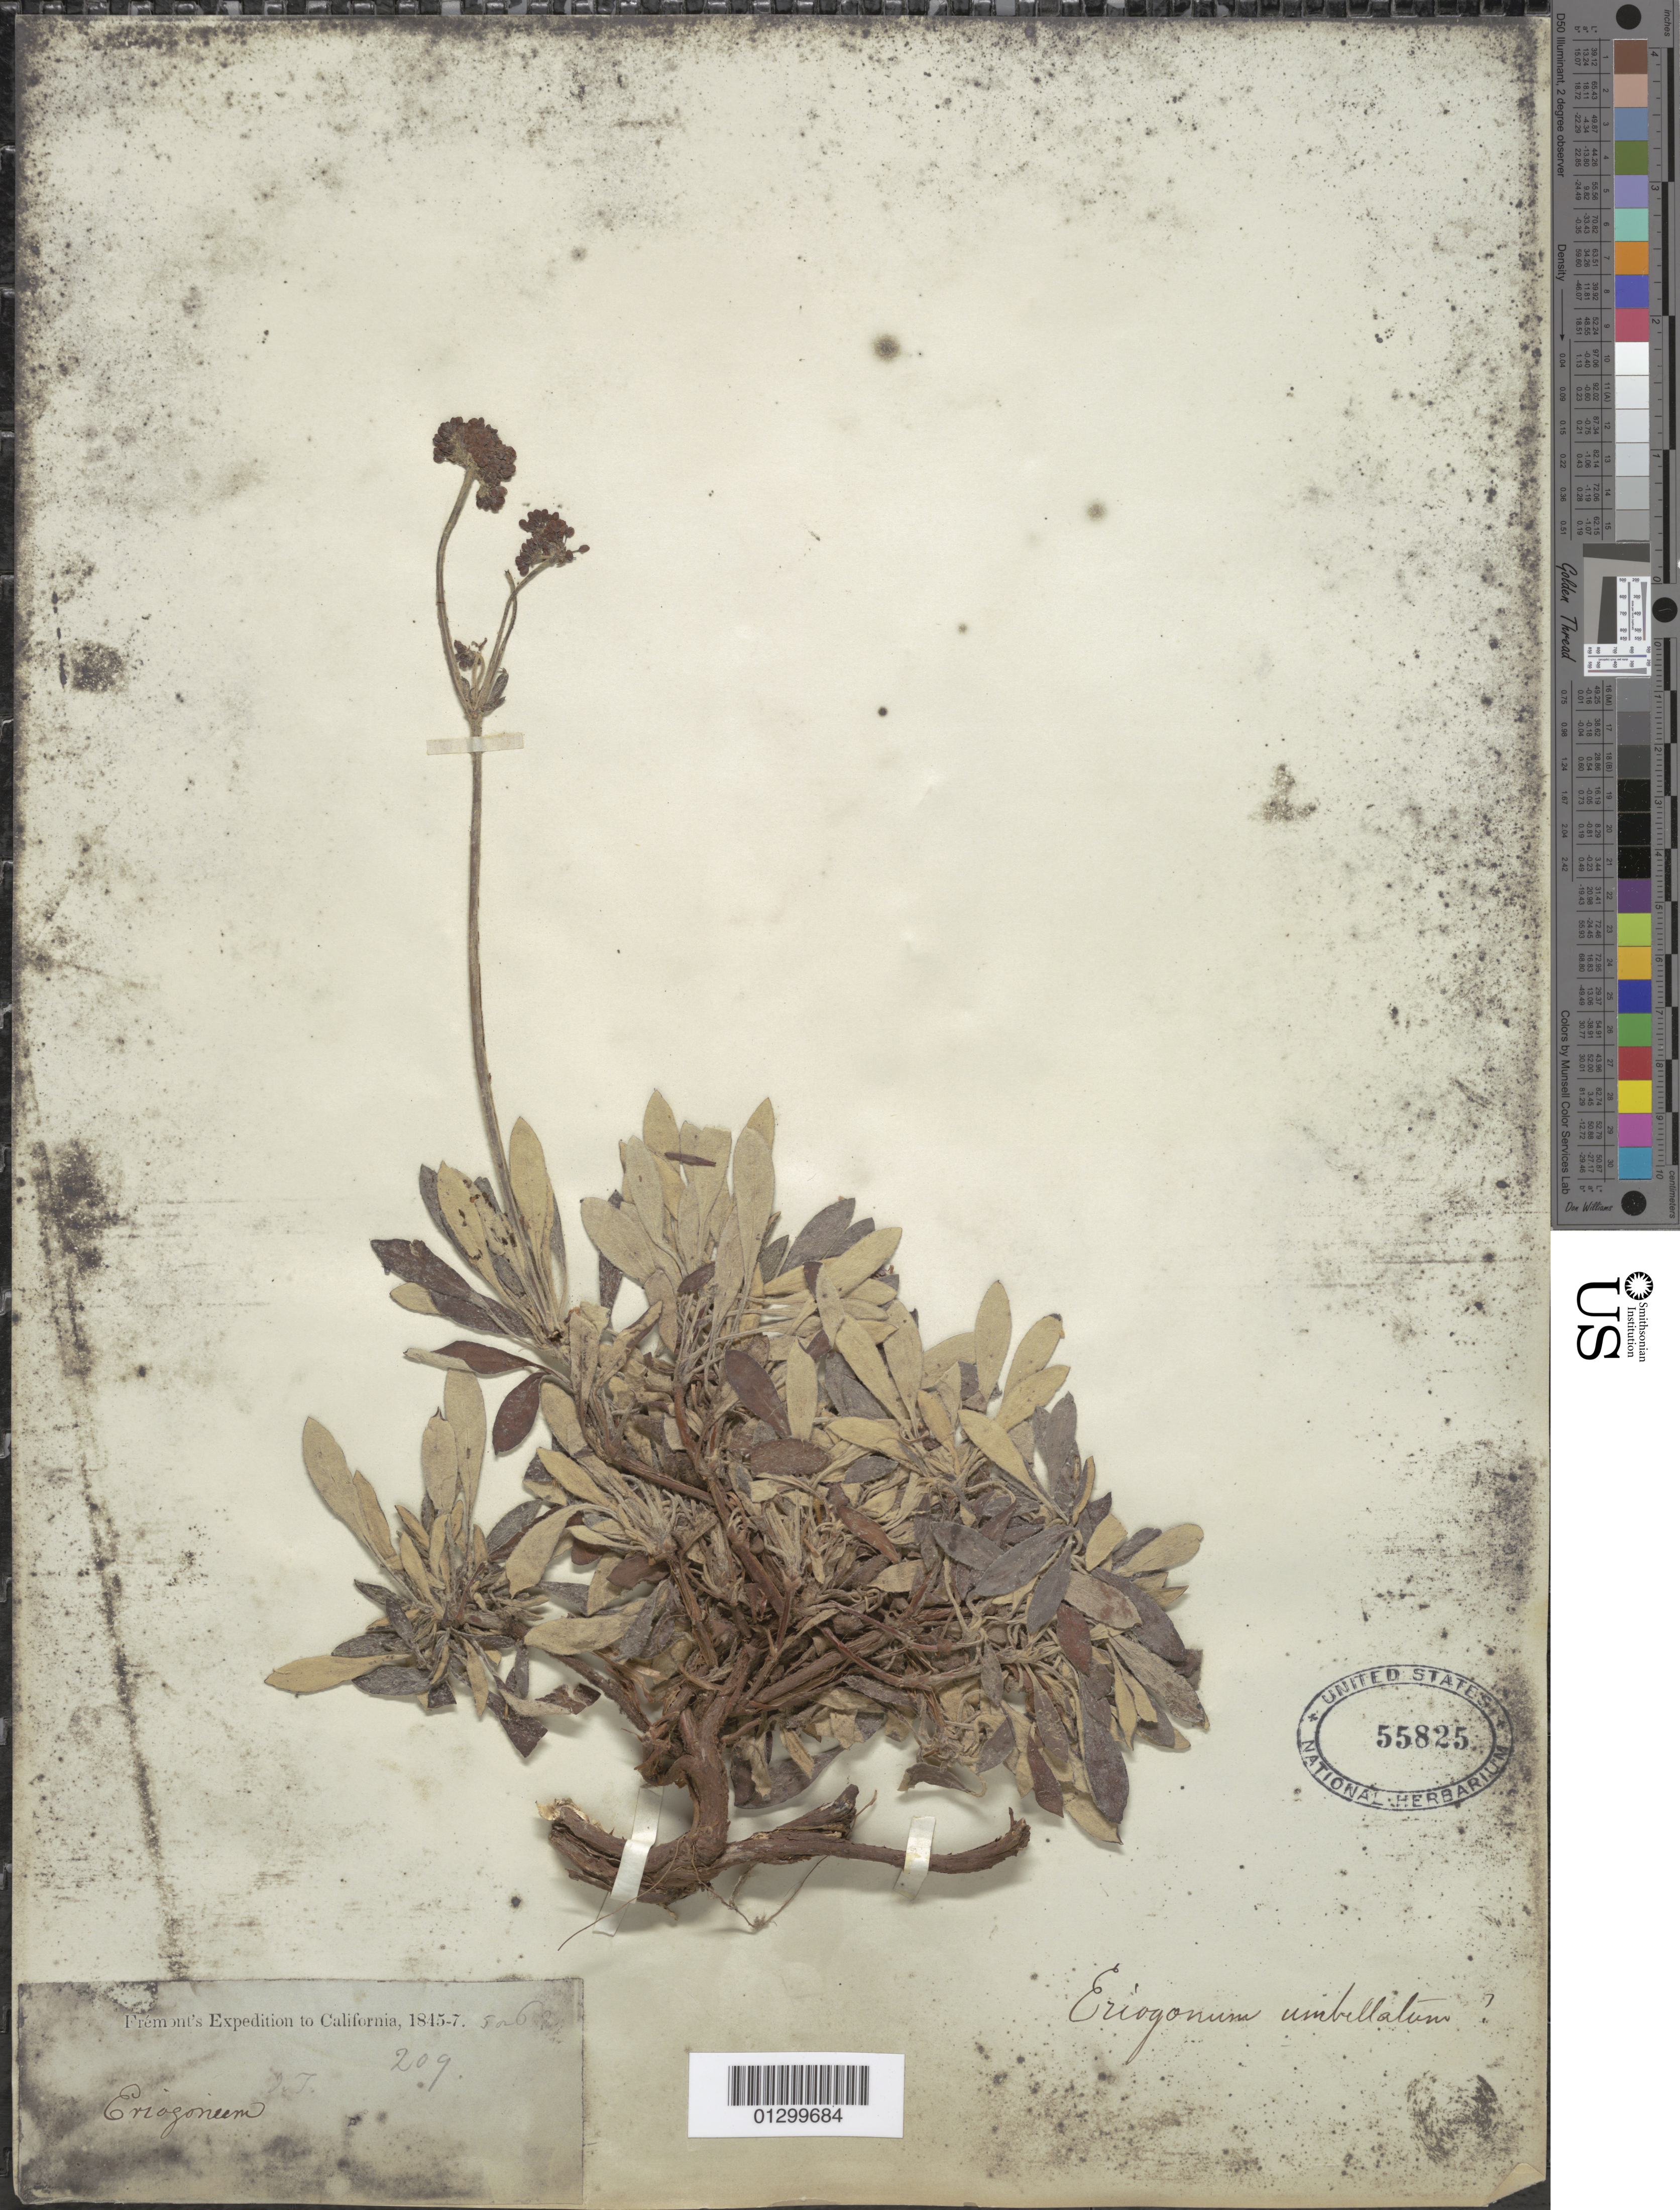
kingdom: Plantae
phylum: Tracheophyta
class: Magnoliopsida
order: Caryophyllales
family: Polygonaceae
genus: Eriogonum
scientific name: Eriogonum sp.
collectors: J. C. Frémont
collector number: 209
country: United States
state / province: California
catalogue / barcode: US 55825